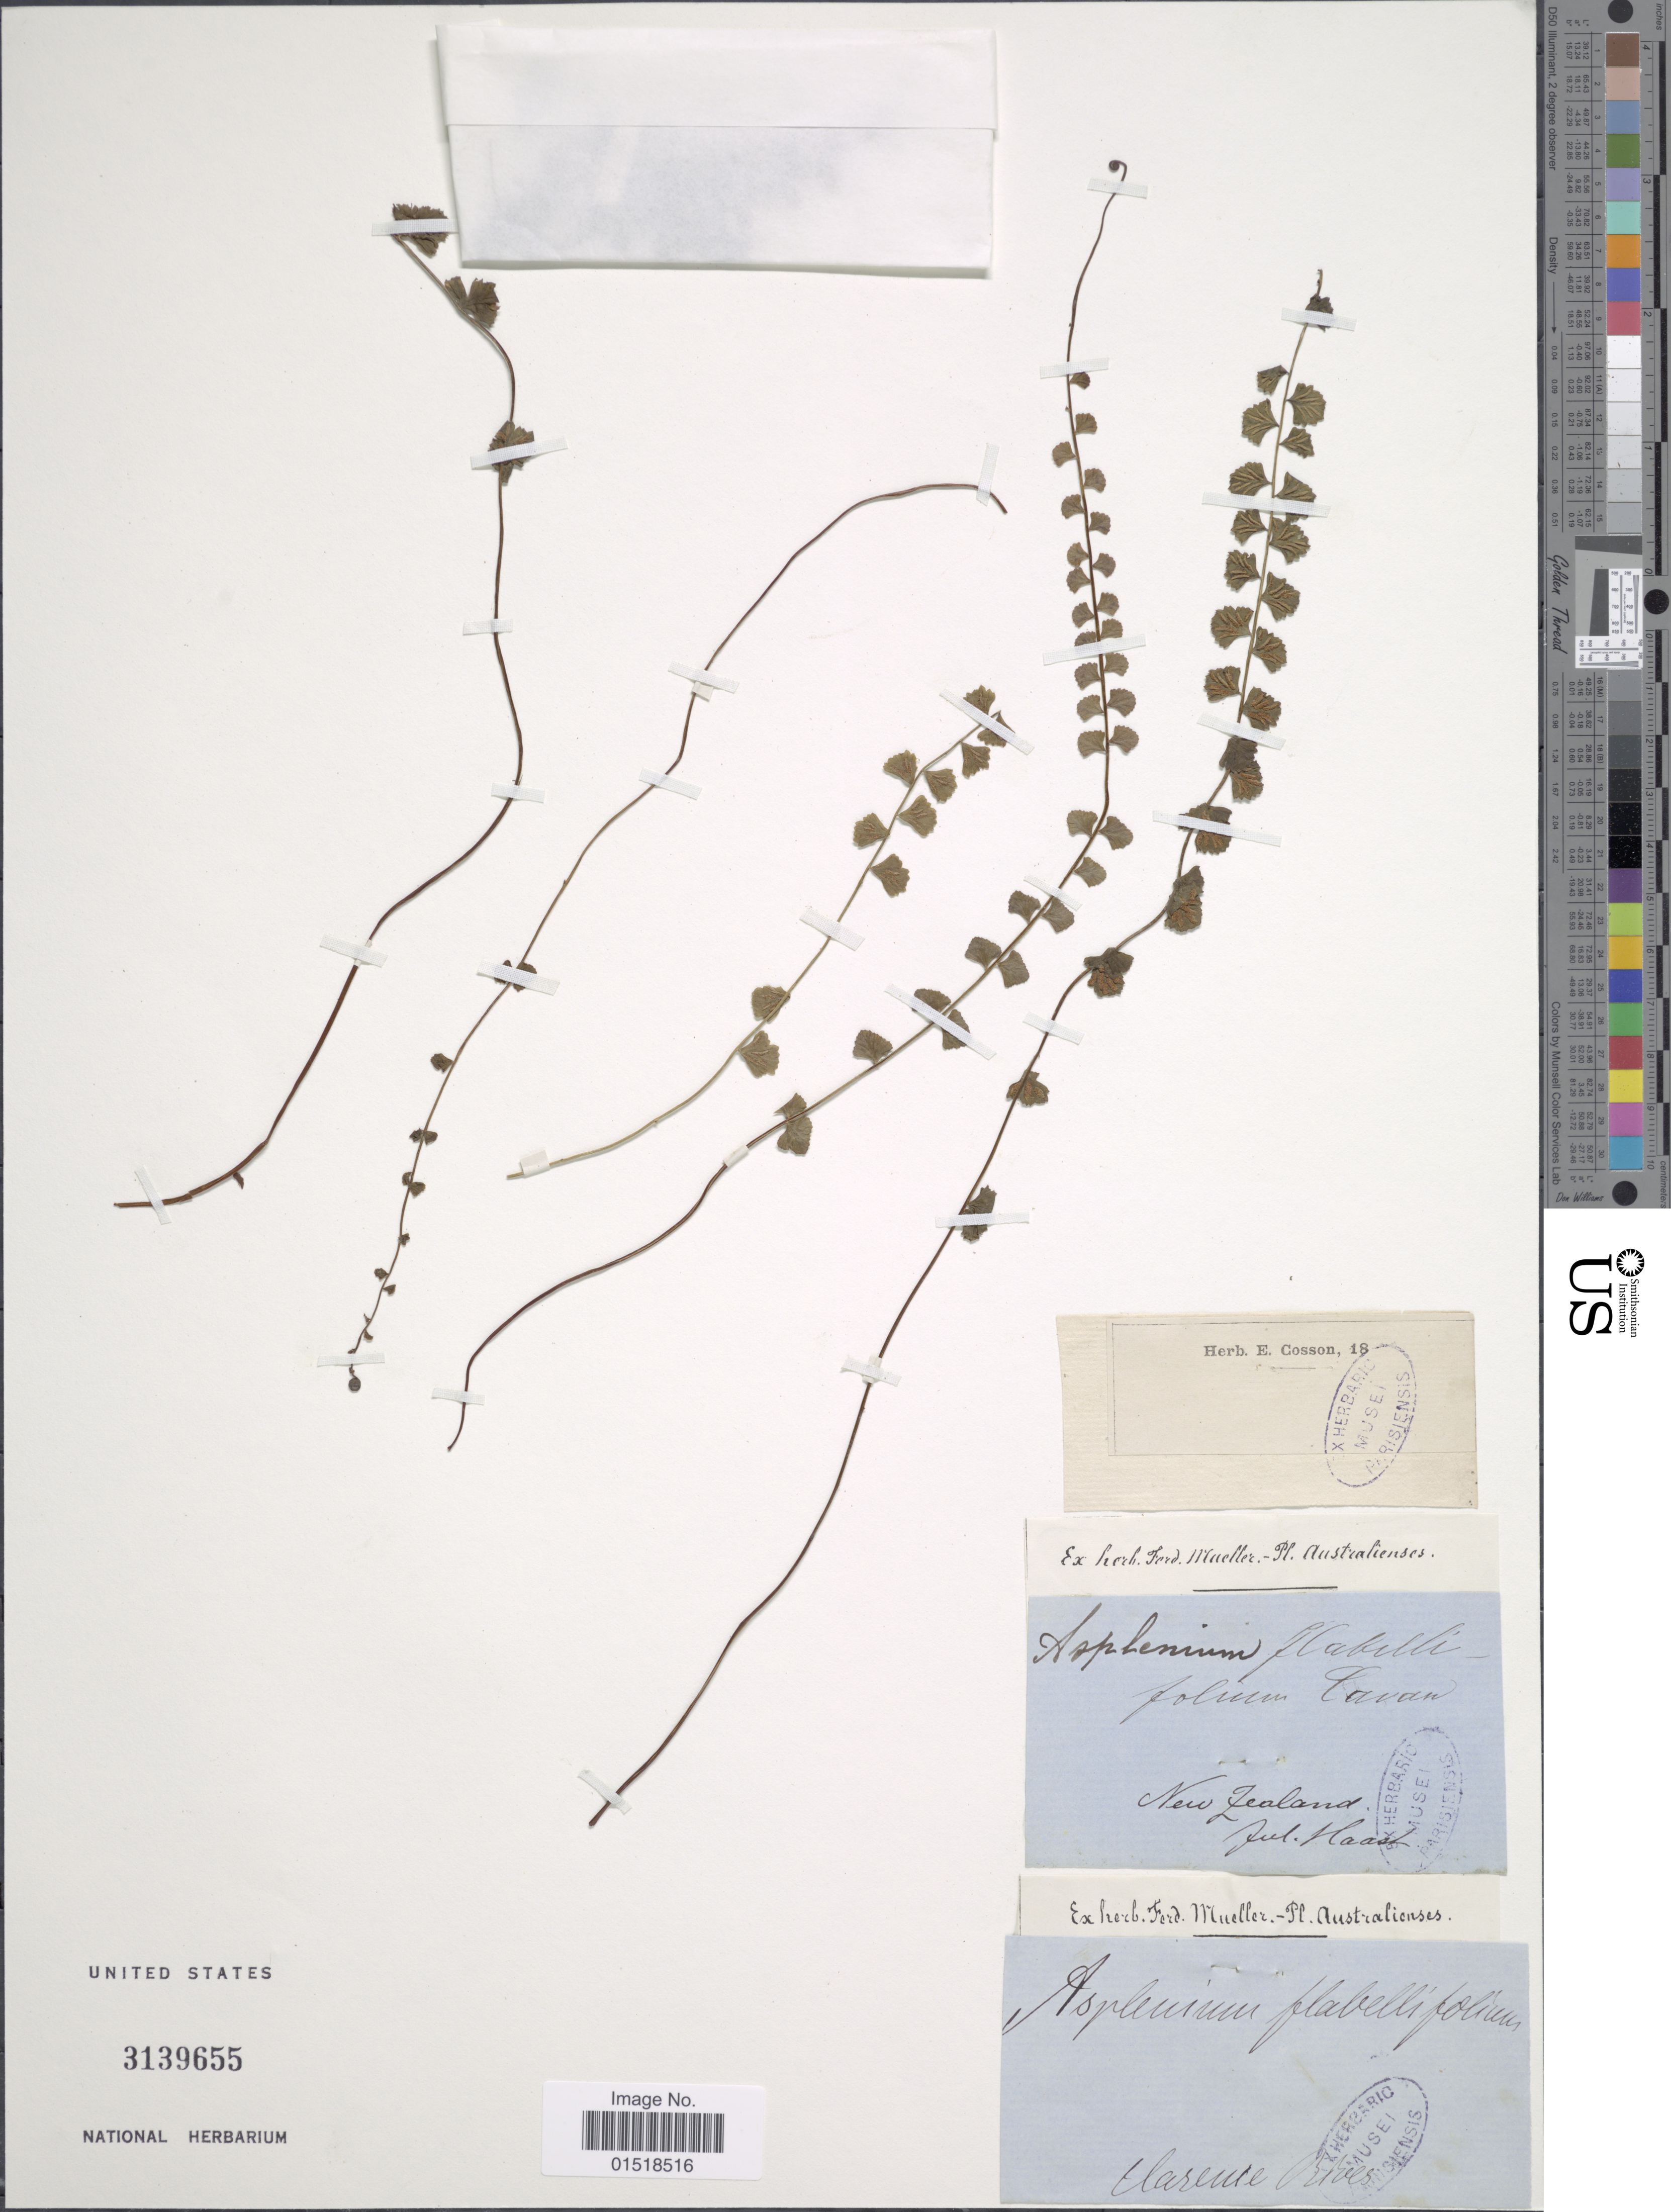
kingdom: Plantae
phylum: Tracheophyta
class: Polypodiopsida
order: Polypodiales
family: Aspleniaceae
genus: Asplenium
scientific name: Asplenium flabellifolium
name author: Cav.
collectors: ex herb. Ferd. Mueller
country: New Zealand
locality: Haast, Clarence River.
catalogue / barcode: US 3139655